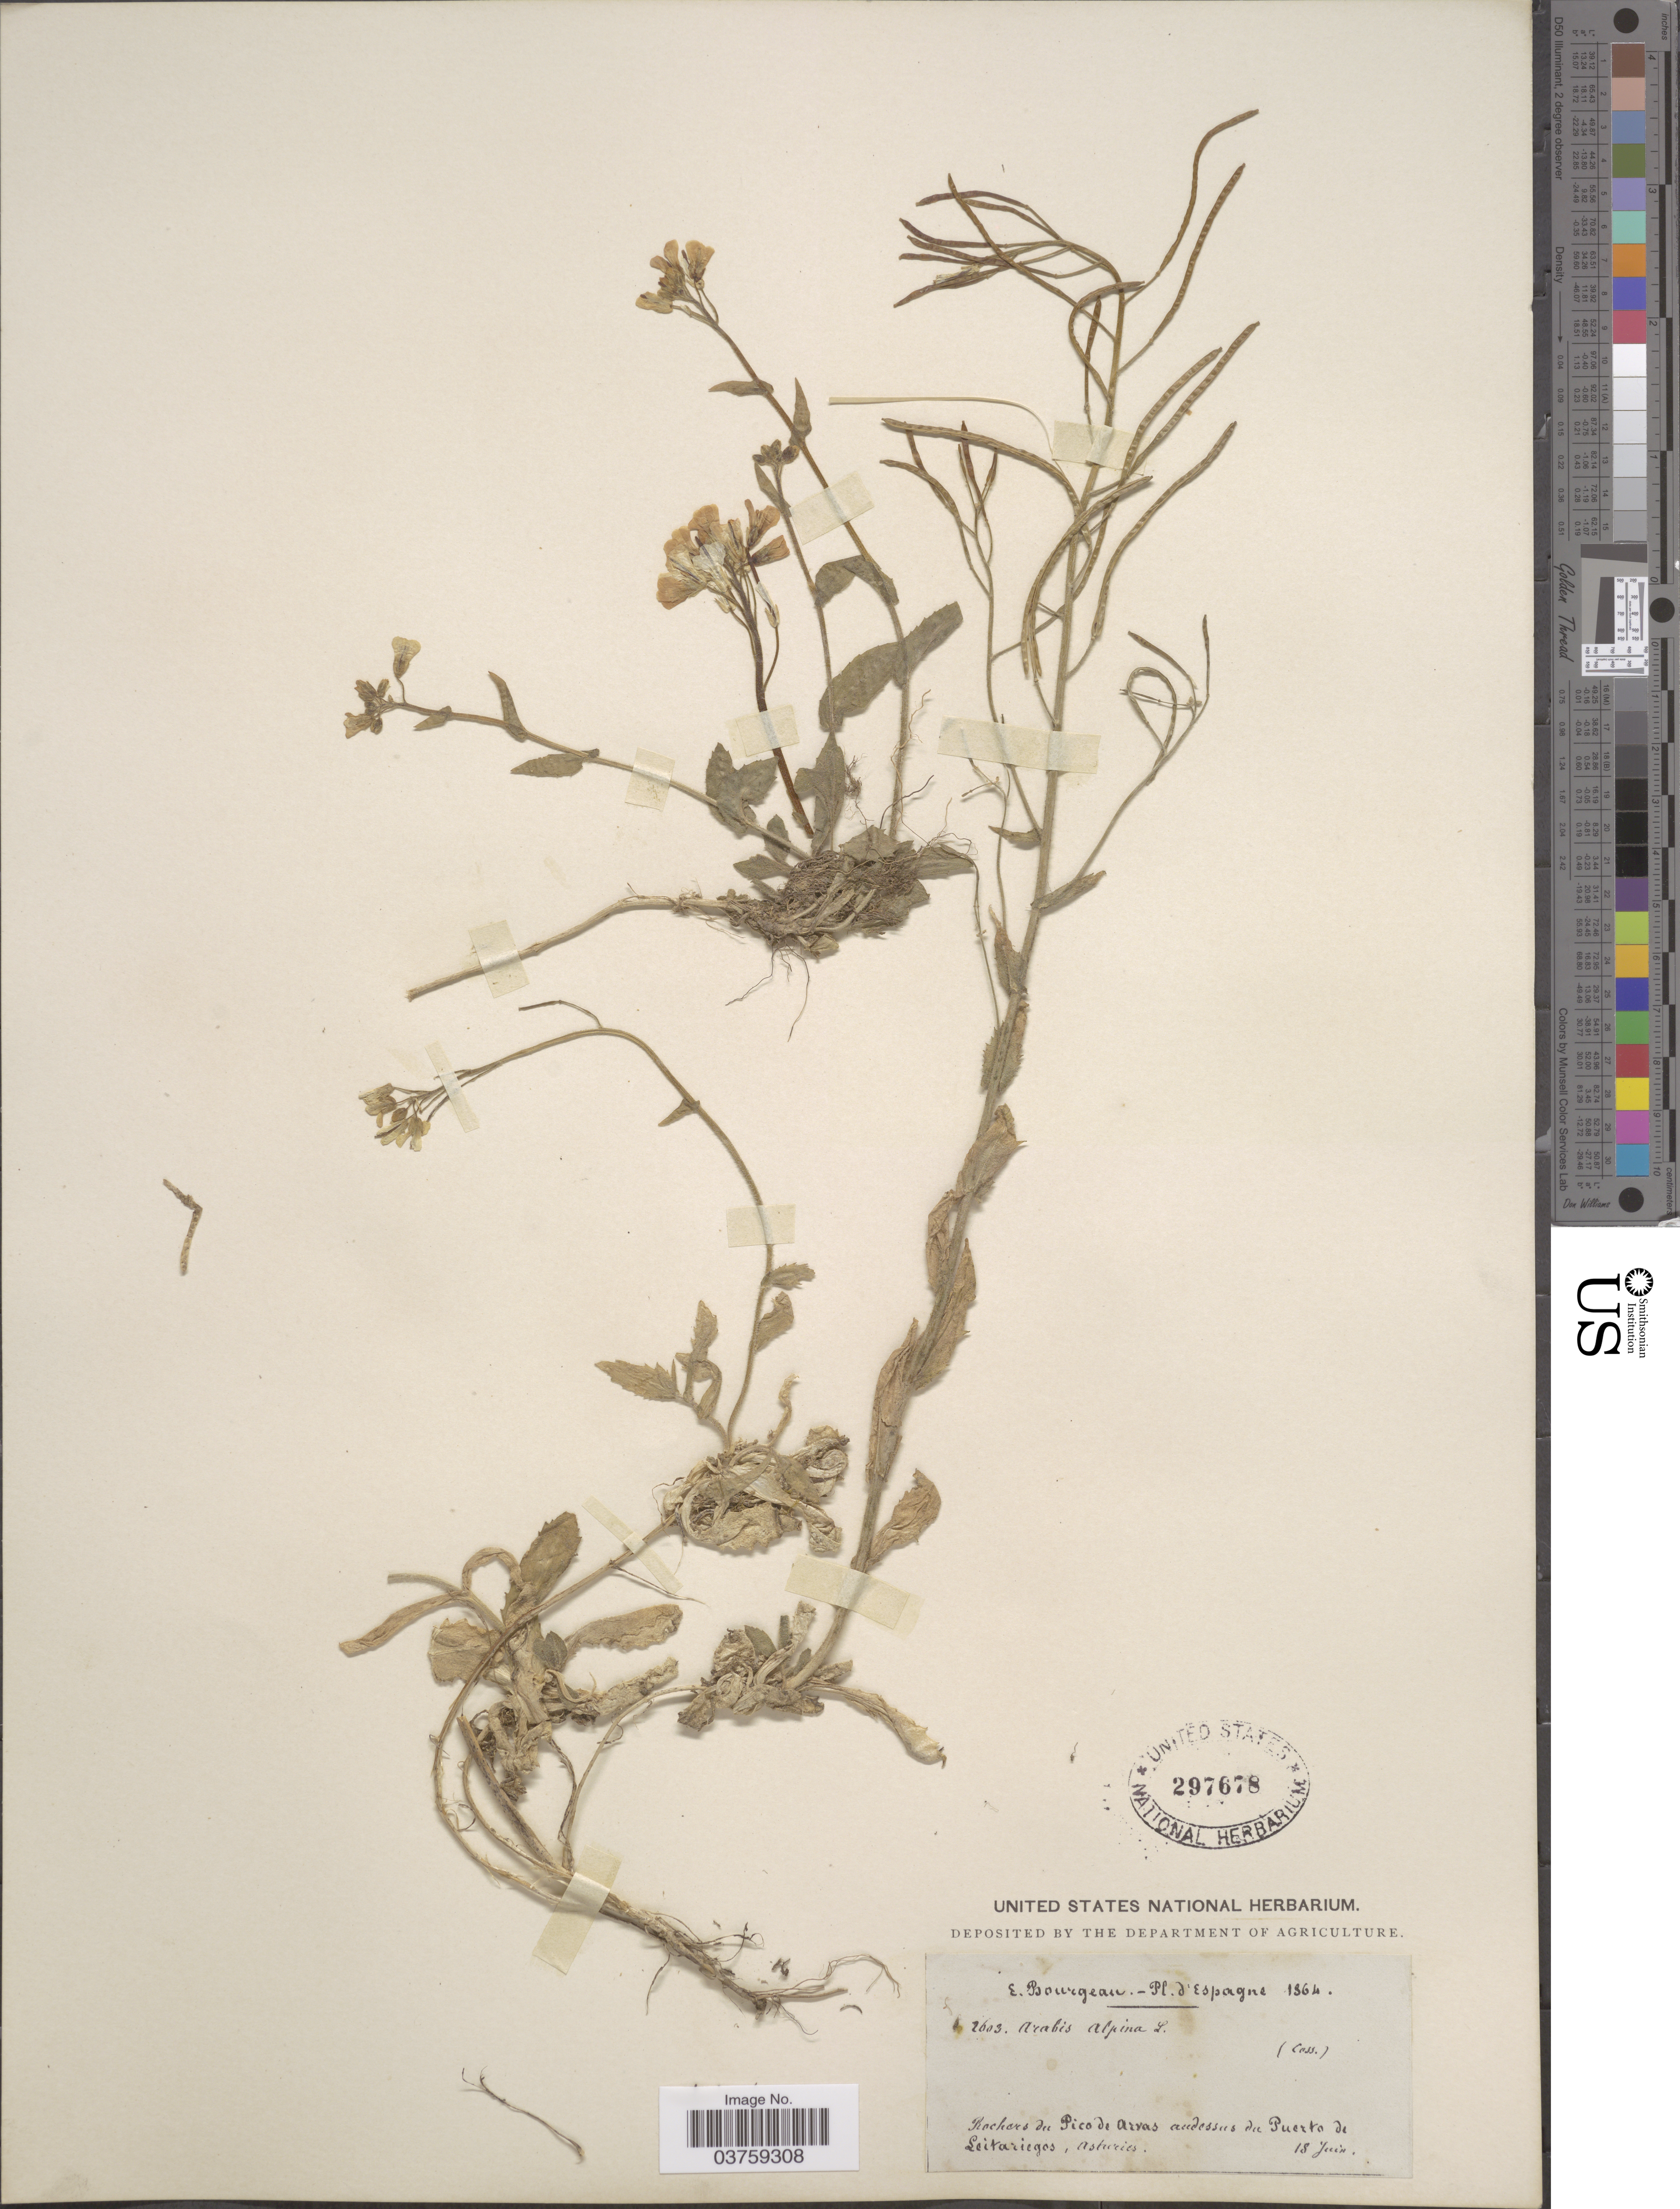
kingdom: Plantae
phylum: Tracheophyta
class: Magnoliopsida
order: Brassicales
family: Brassicaceae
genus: Arabis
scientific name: Arabis alpina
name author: L.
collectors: E. Bourgeau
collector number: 2603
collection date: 1864-06-18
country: Spain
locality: Espagne. Rochers du Pico de Arvas audessus du Puerto de Leitariegos, Asturies.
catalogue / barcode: US 297678